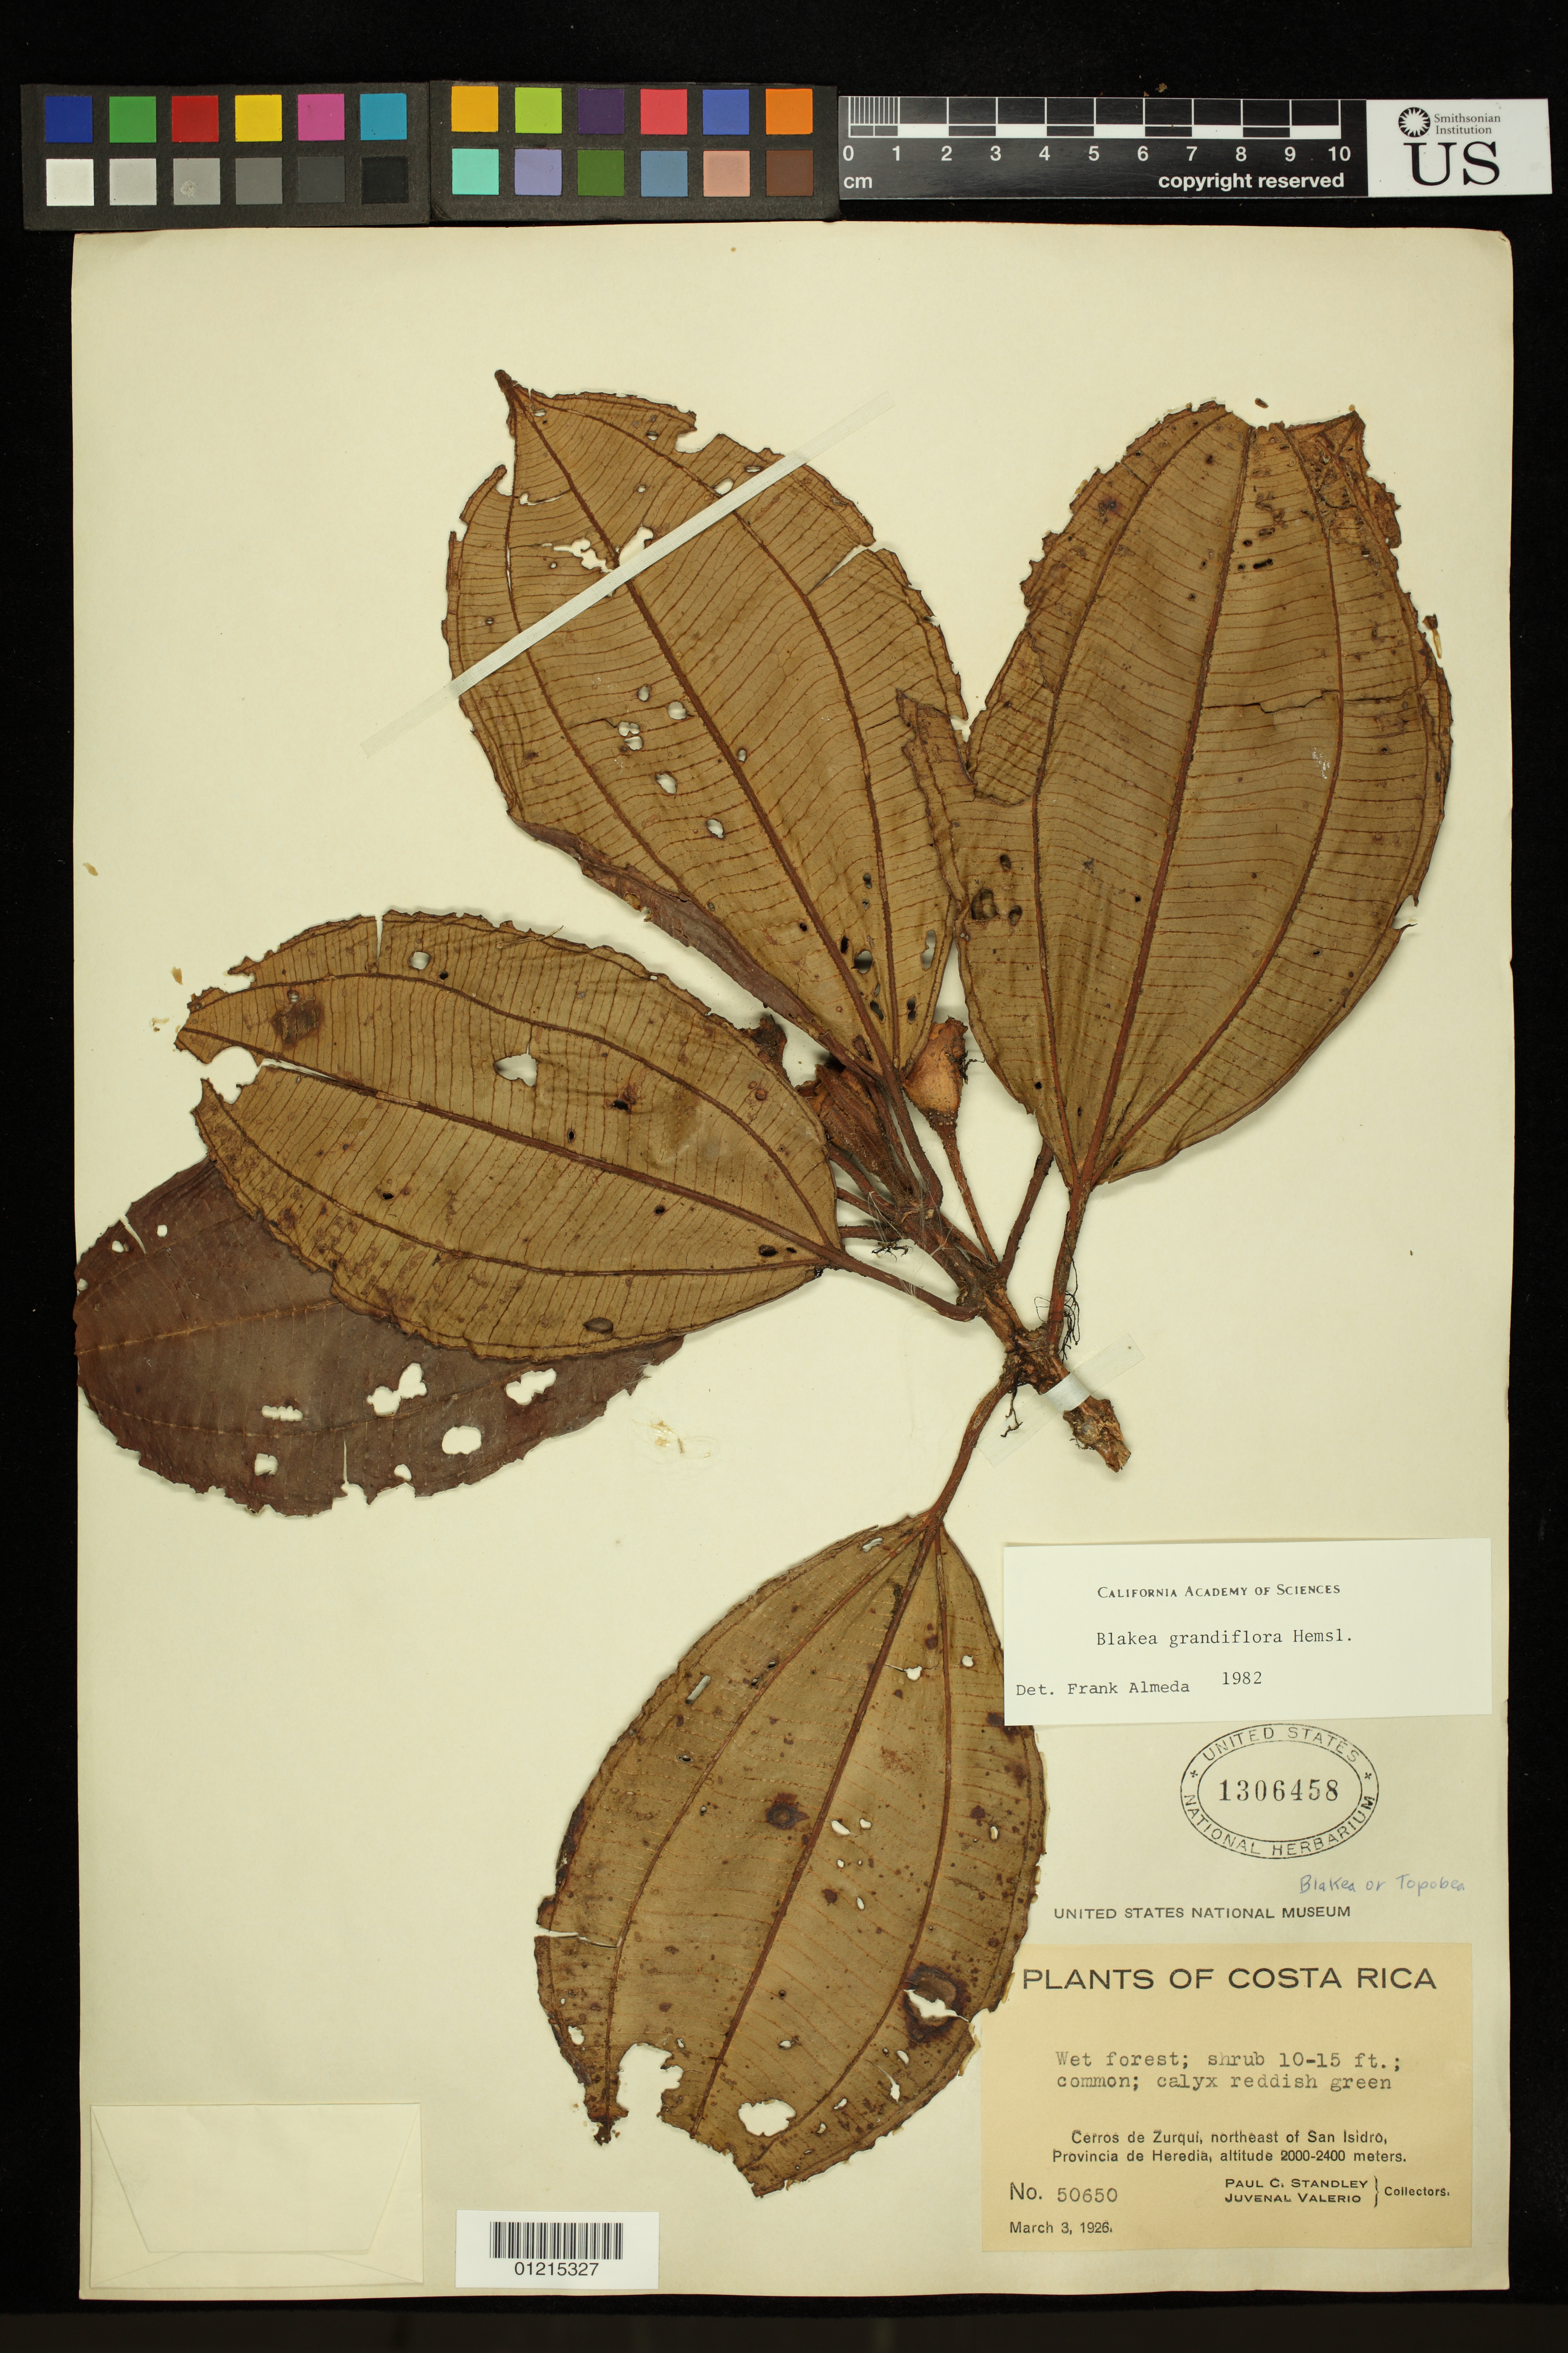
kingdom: Plantae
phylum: Tracheophyta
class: Magnoliopsida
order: Myrtales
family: Melastomataceae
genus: Blakea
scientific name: Blakea grandiflora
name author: Hemsl.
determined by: Almeda, F.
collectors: P. C. Standley & J. Valerio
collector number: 50650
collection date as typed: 3 Mar 1926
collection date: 1926-03-03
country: Costa Rica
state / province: Heredia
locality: Cerros de Zurquí, northeast of San Isidro.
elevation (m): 2000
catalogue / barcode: US 1306458